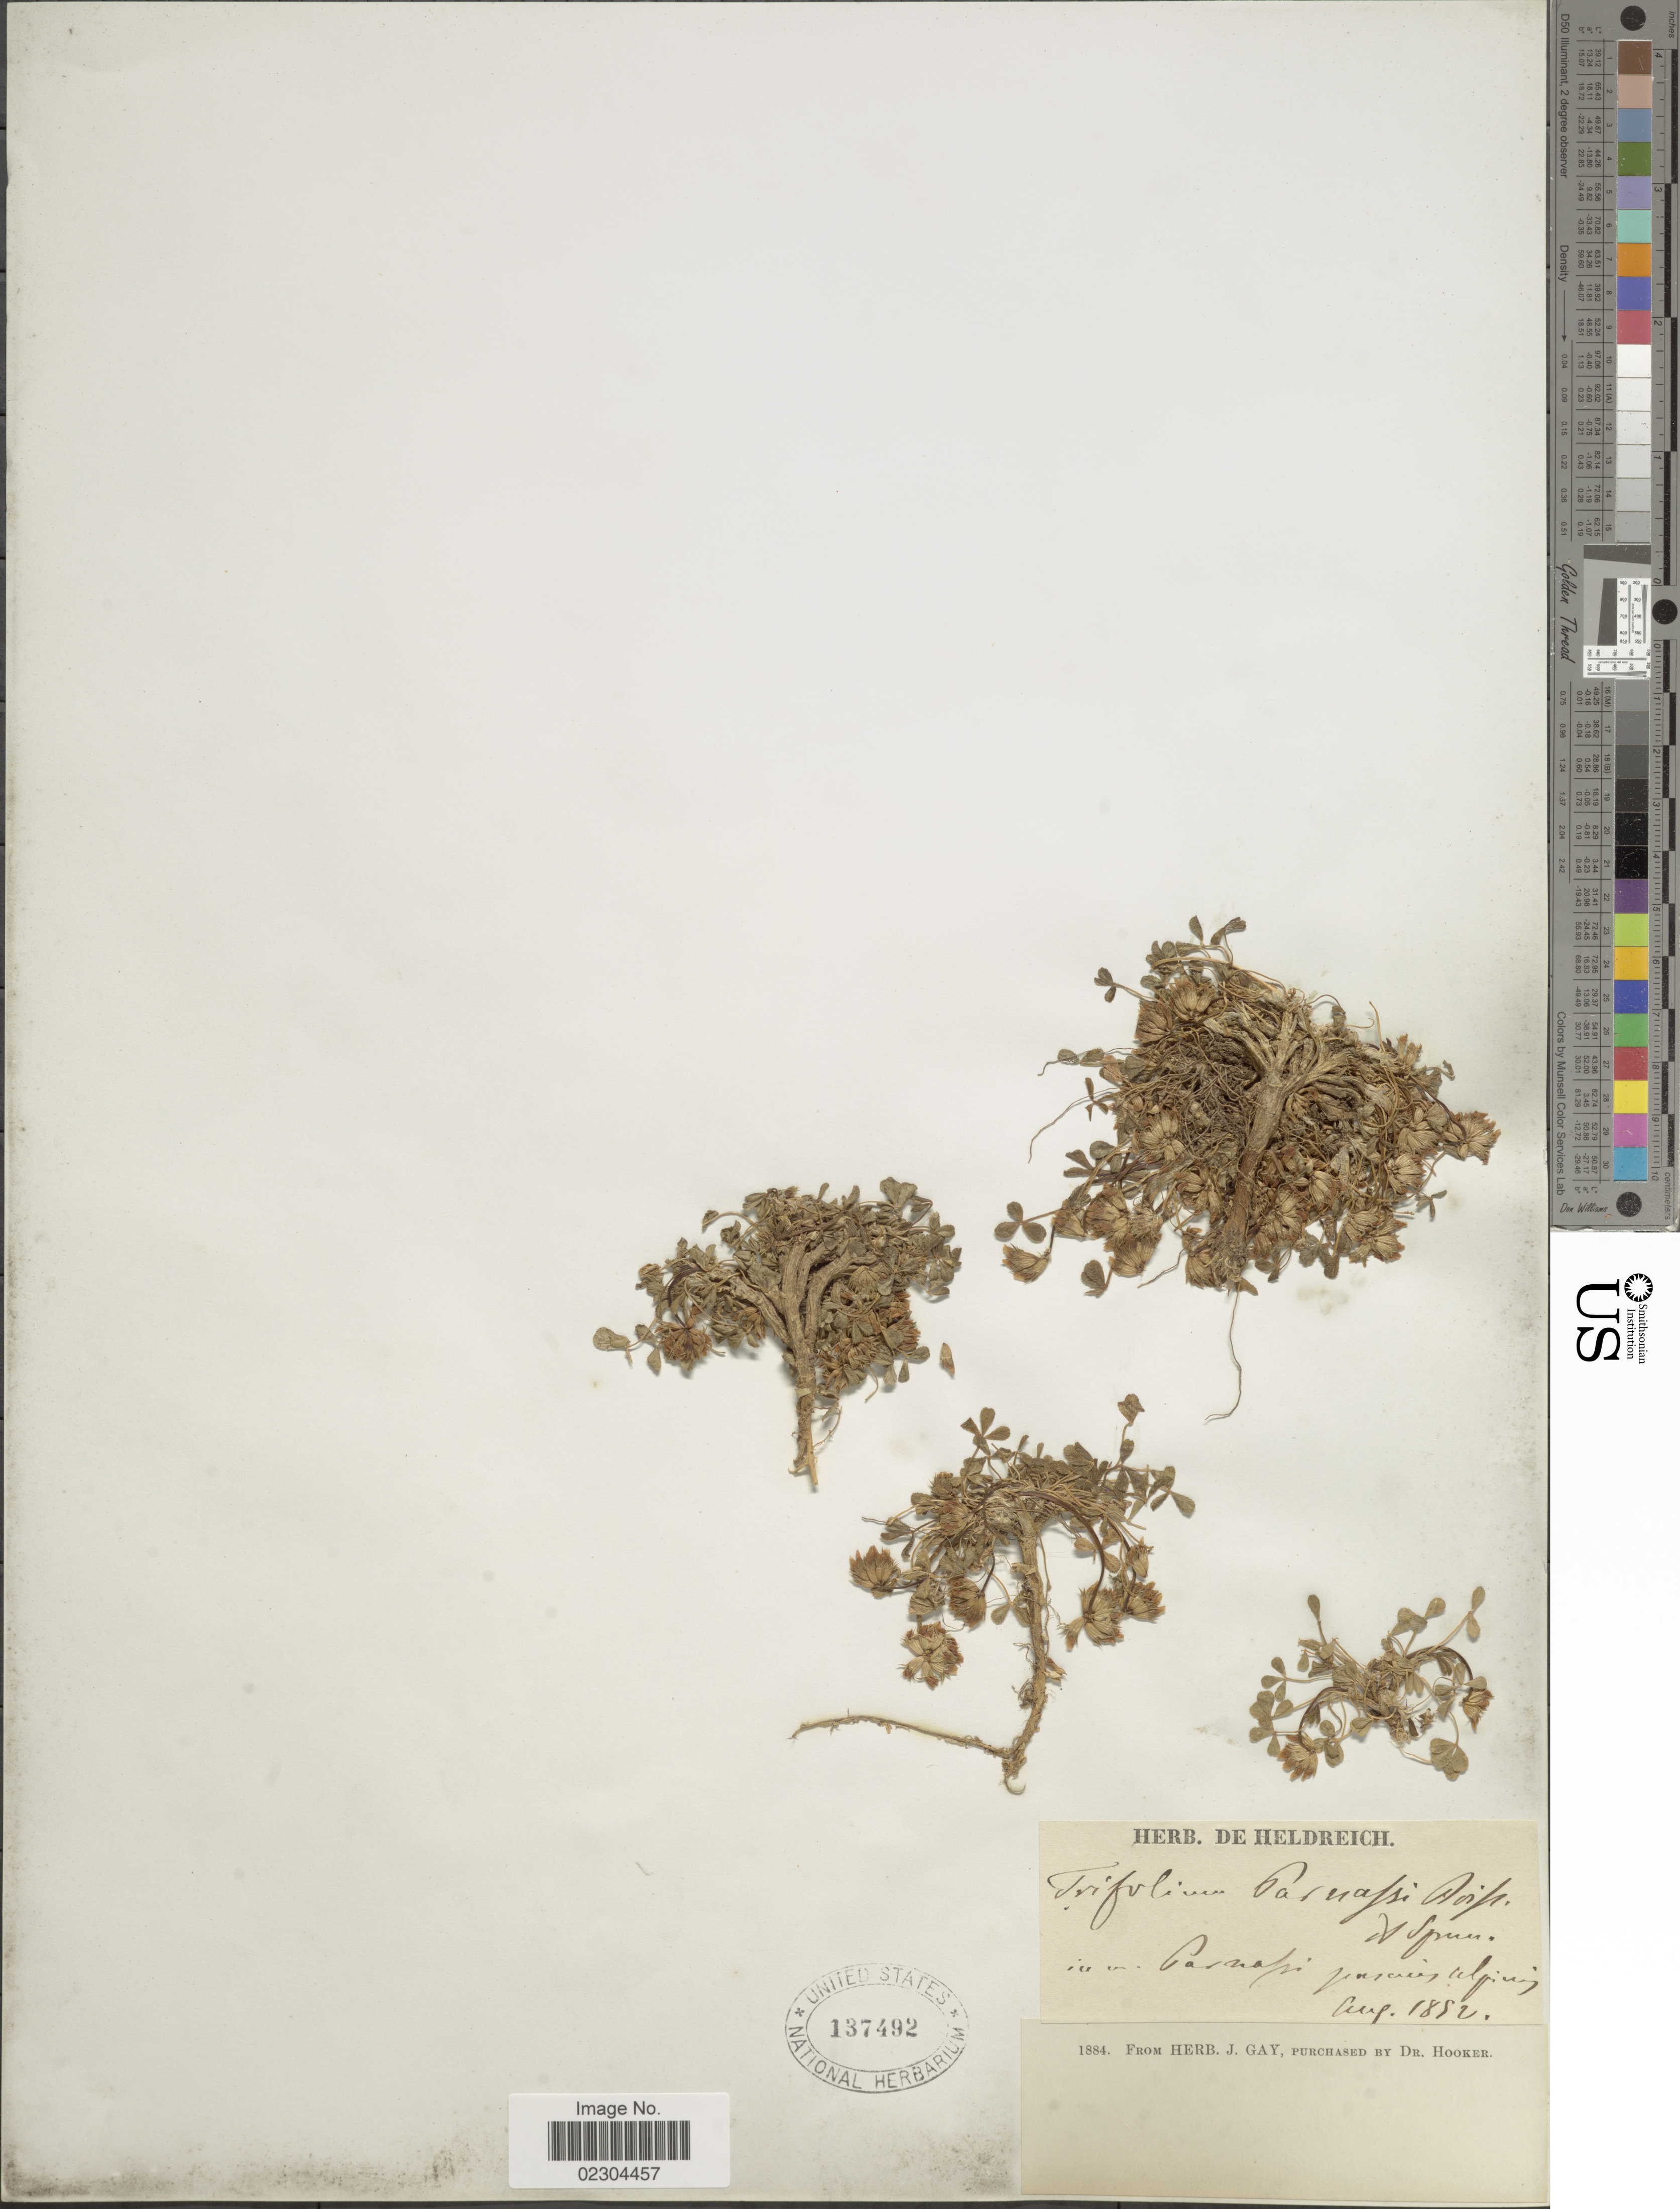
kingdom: Plantae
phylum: Tracheophyta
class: Magnoliopsida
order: Fabales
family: Fabaceae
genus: Trifolium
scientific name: Trifolium parnassii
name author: Boiss. & Spruner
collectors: ex herb. De Heldreich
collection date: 1882-08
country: Greece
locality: In m Parnassi pascuis alpinus.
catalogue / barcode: US 137492